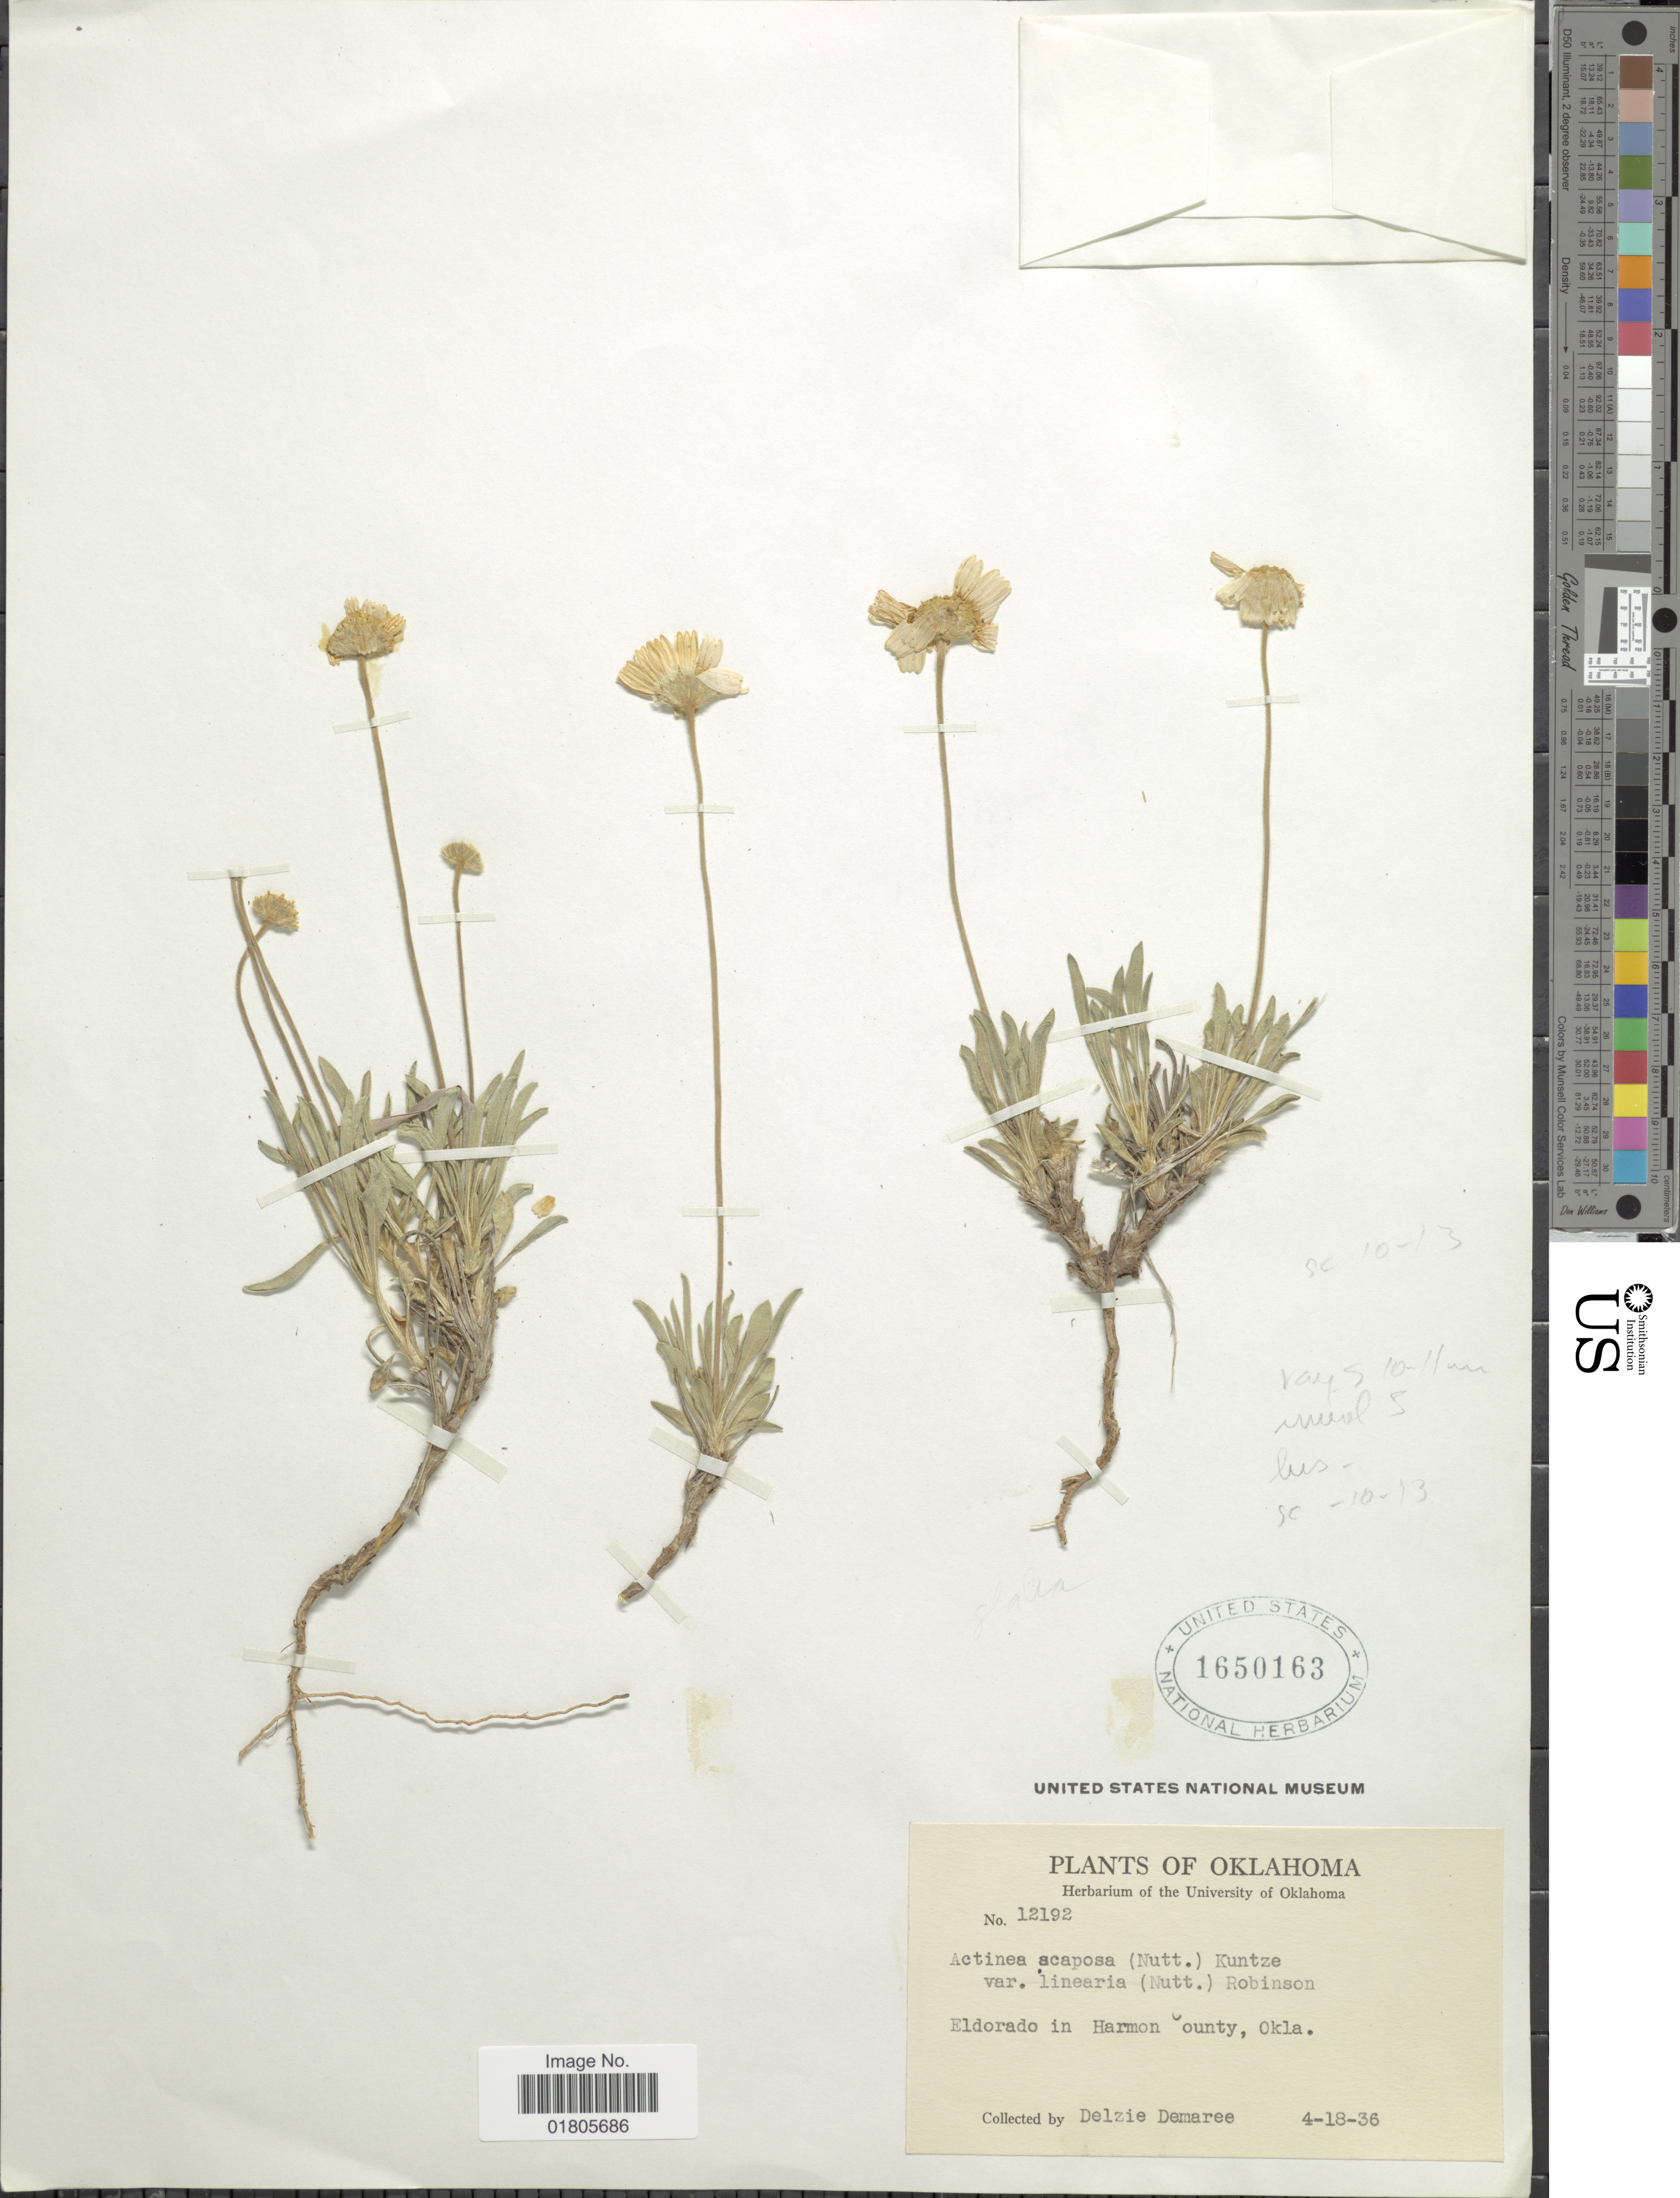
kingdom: Plantae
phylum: Tracheophyta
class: Magnoliopsida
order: Asterales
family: Asteraceae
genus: Actinea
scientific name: Actinea scaposa var. linearis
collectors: D. Demaree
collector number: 12192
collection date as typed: Transcribed d/m/y: 18/4/36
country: United States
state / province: Oklahoma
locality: Eldorado in Harmon County, Okla,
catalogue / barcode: US 1650163